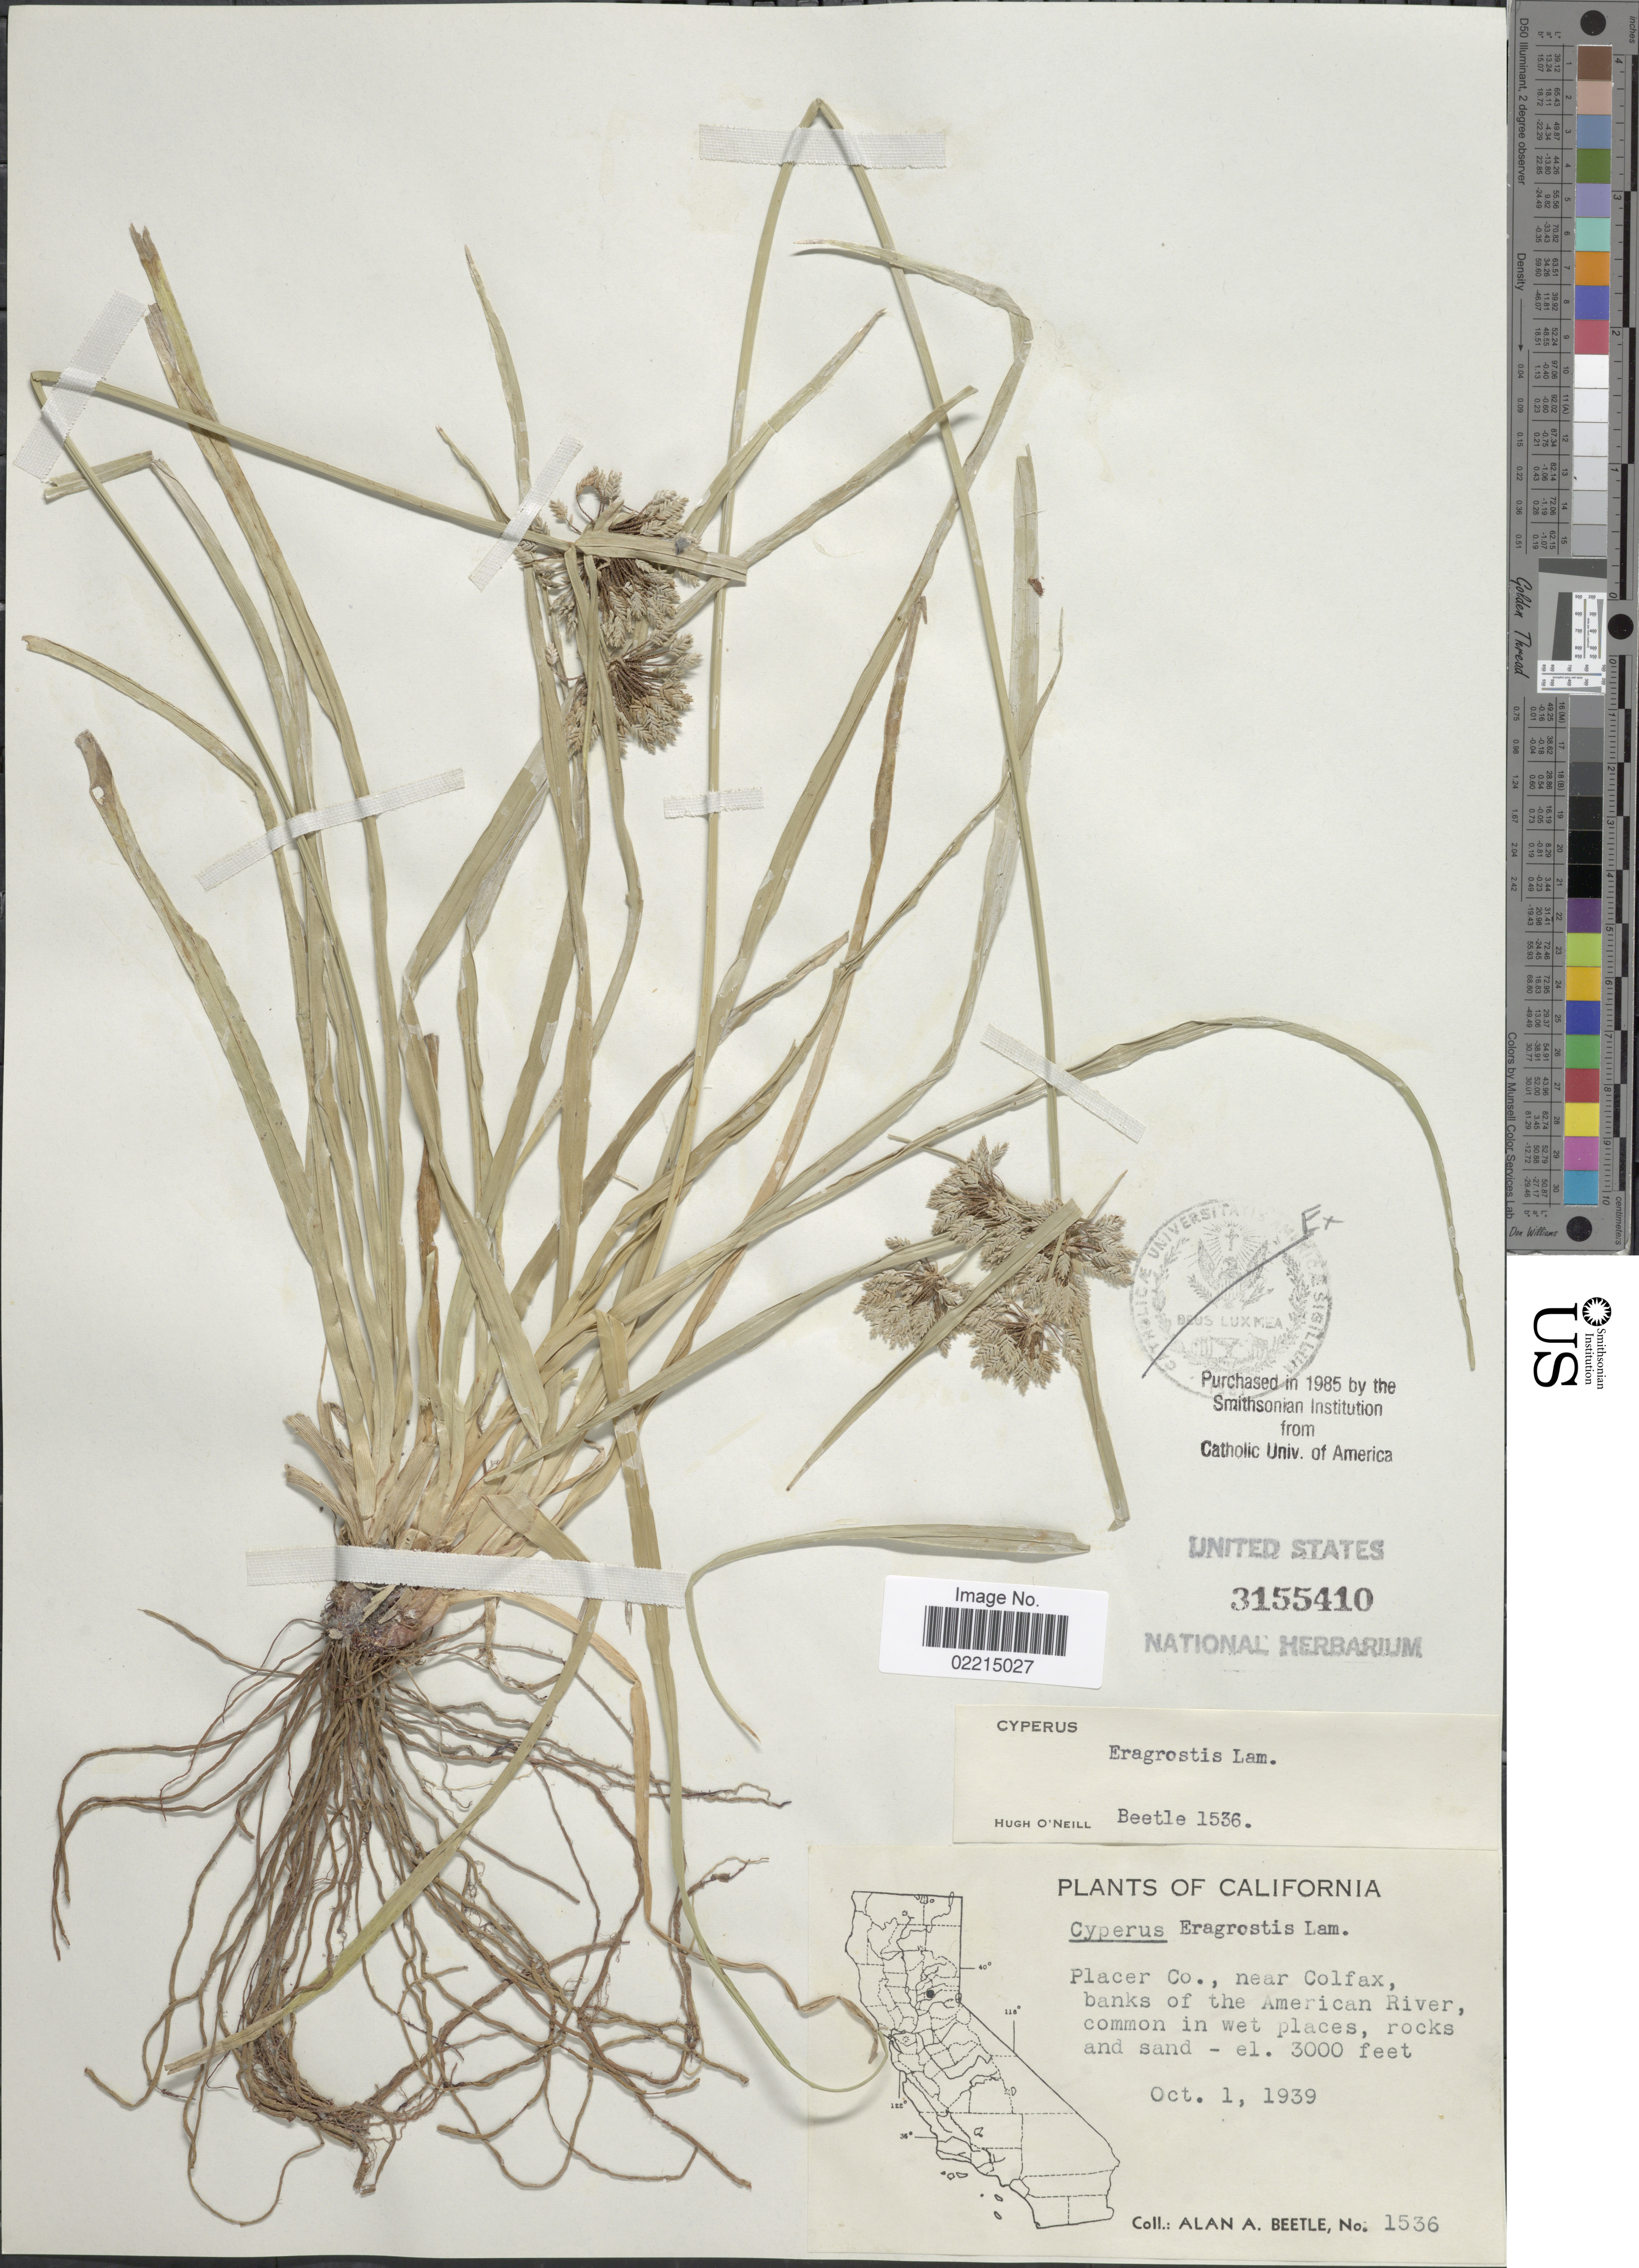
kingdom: Plantae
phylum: Tracheophyta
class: Liliopsida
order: Poales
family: Cyperaceae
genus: Cyperus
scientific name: Cyperus eragrostis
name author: Lam.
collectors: A. A. Beetle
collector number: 1536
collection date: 1939-10-01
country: United States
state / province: California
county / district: Placer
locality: Placer Co., near Colfax, banks of the American River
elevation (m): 914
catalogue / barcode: US 3155410